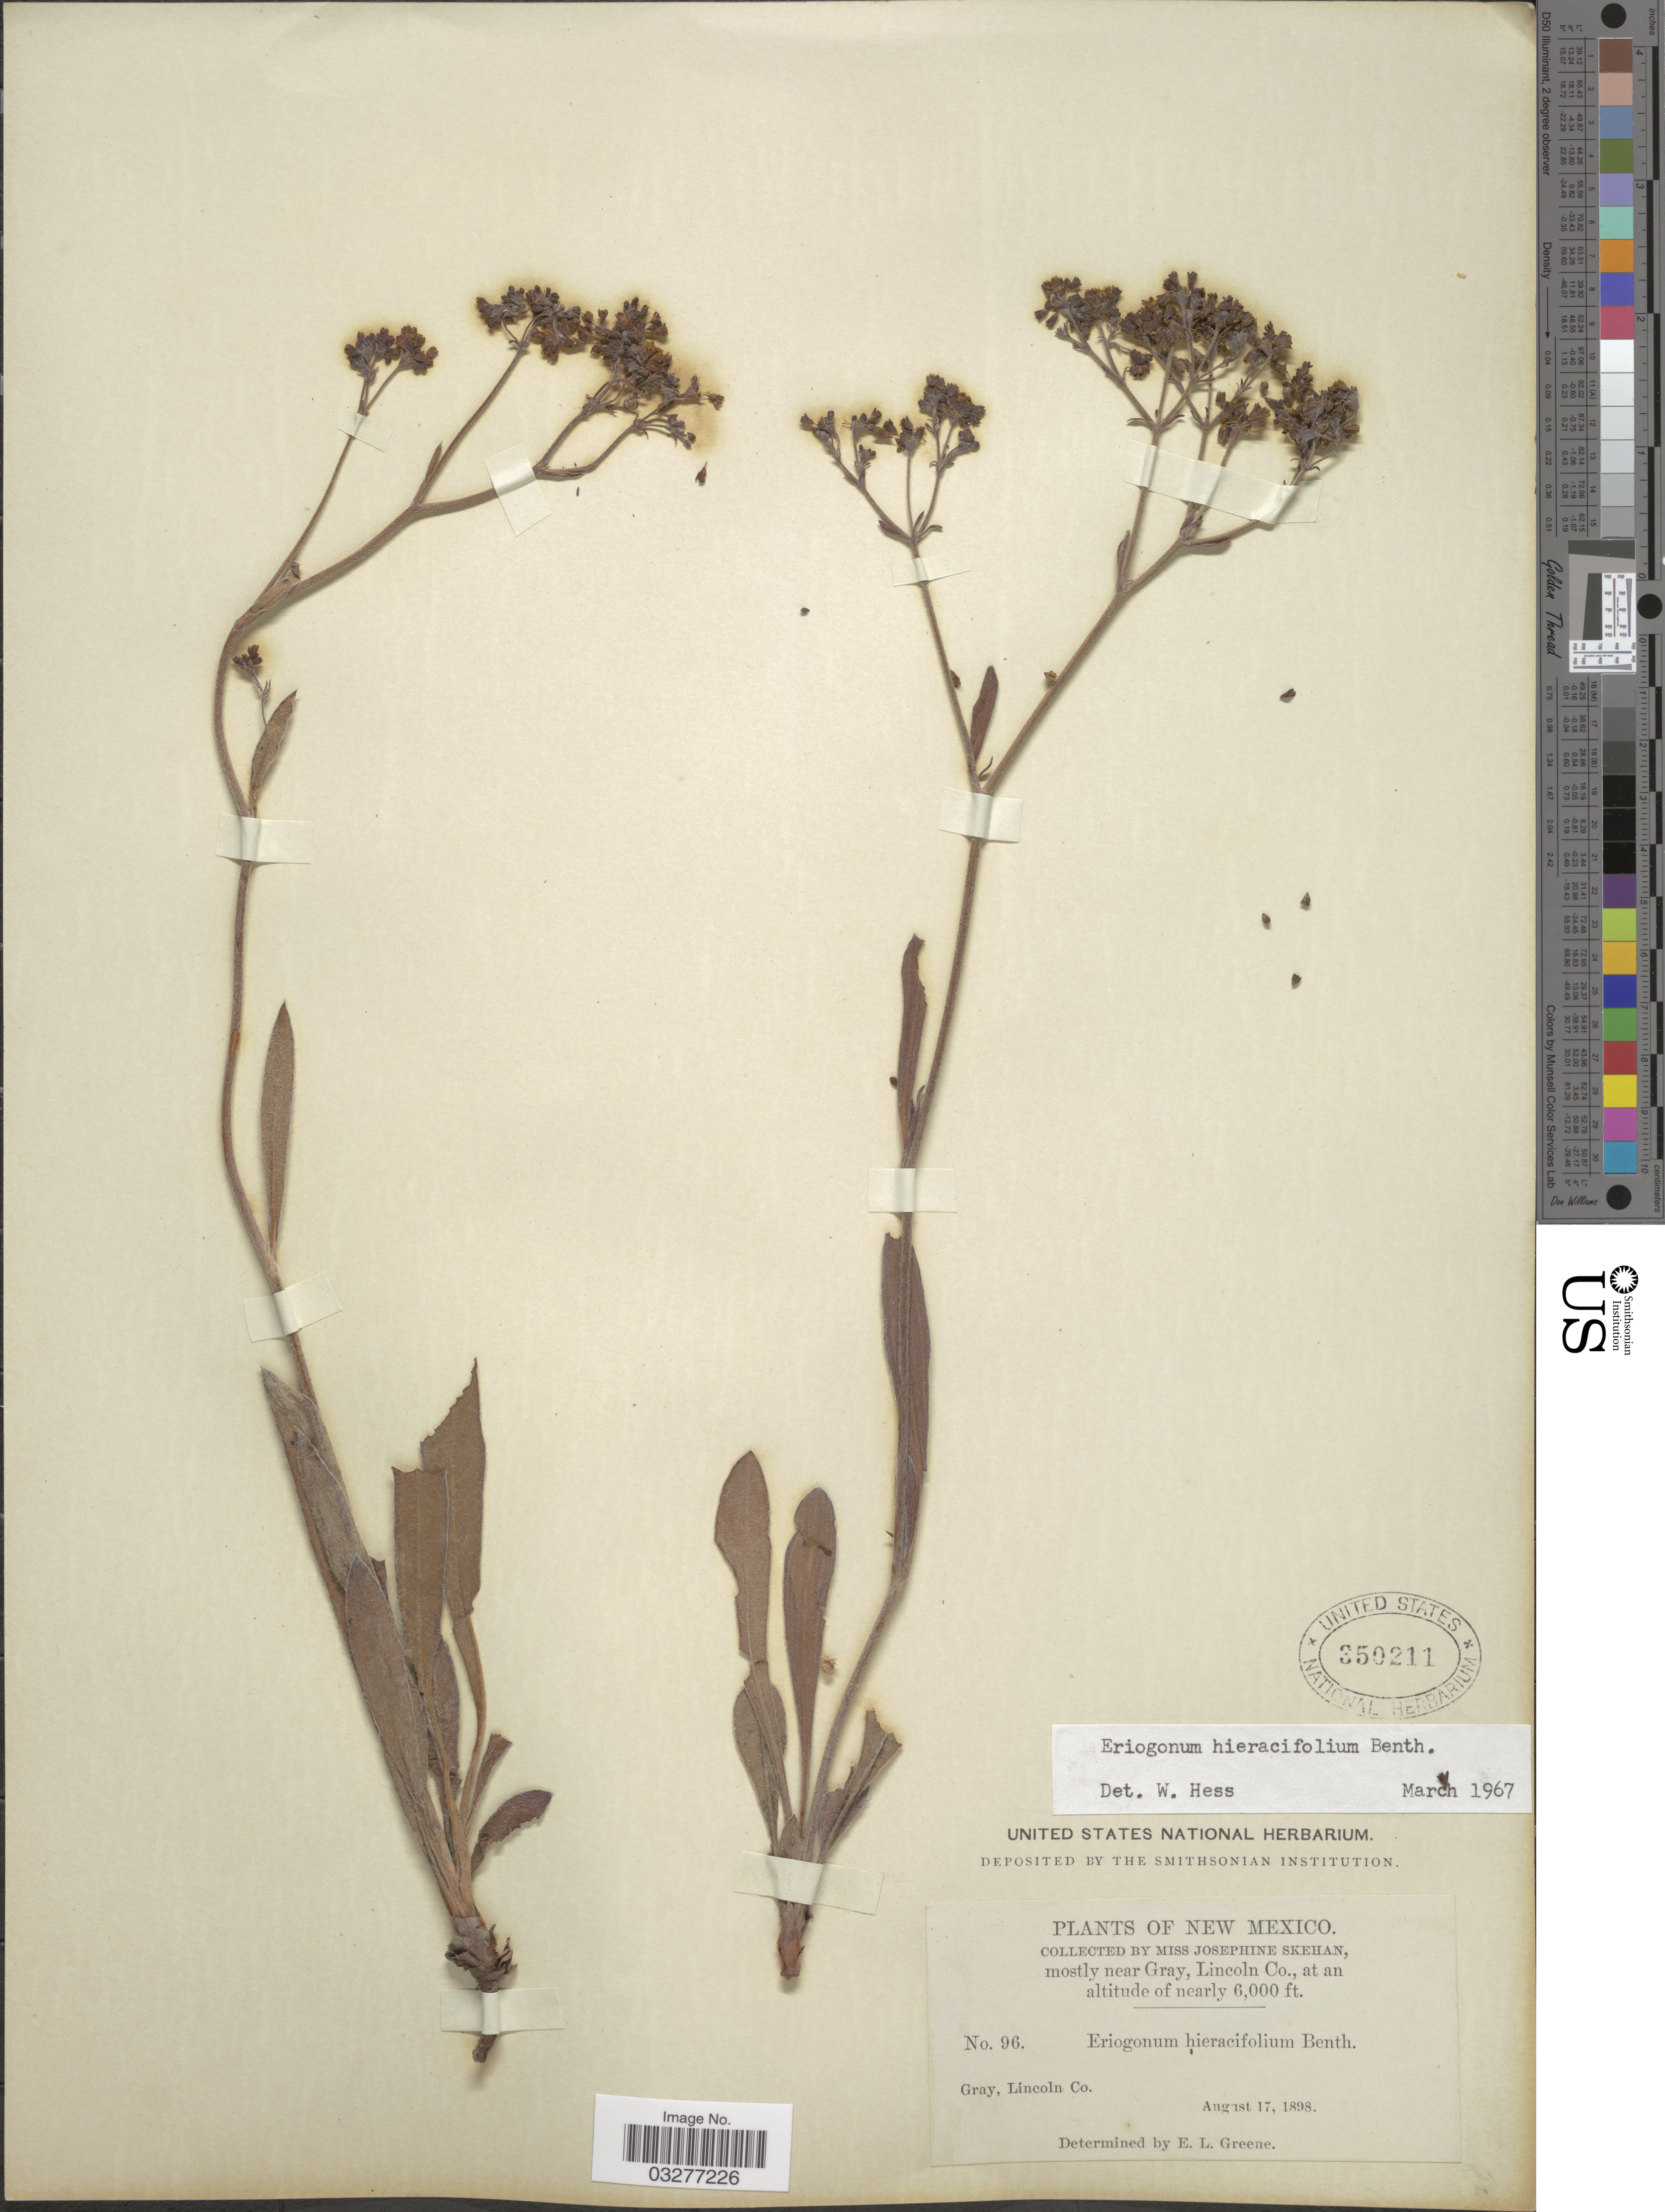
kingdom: Plantae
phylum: Tracheophyta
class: Magnoliopsida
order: Caryophyllales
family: Polygonaceae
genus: Eriogonum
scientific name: Eriogonum hieraciifolium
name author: Benth. in DC.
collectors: J. Skehan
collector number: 96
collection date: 1898-08-17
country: United States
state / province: New Mexico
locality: Mostly near Gray, Lincoln Co.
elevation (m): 1829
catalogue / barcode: US 350211